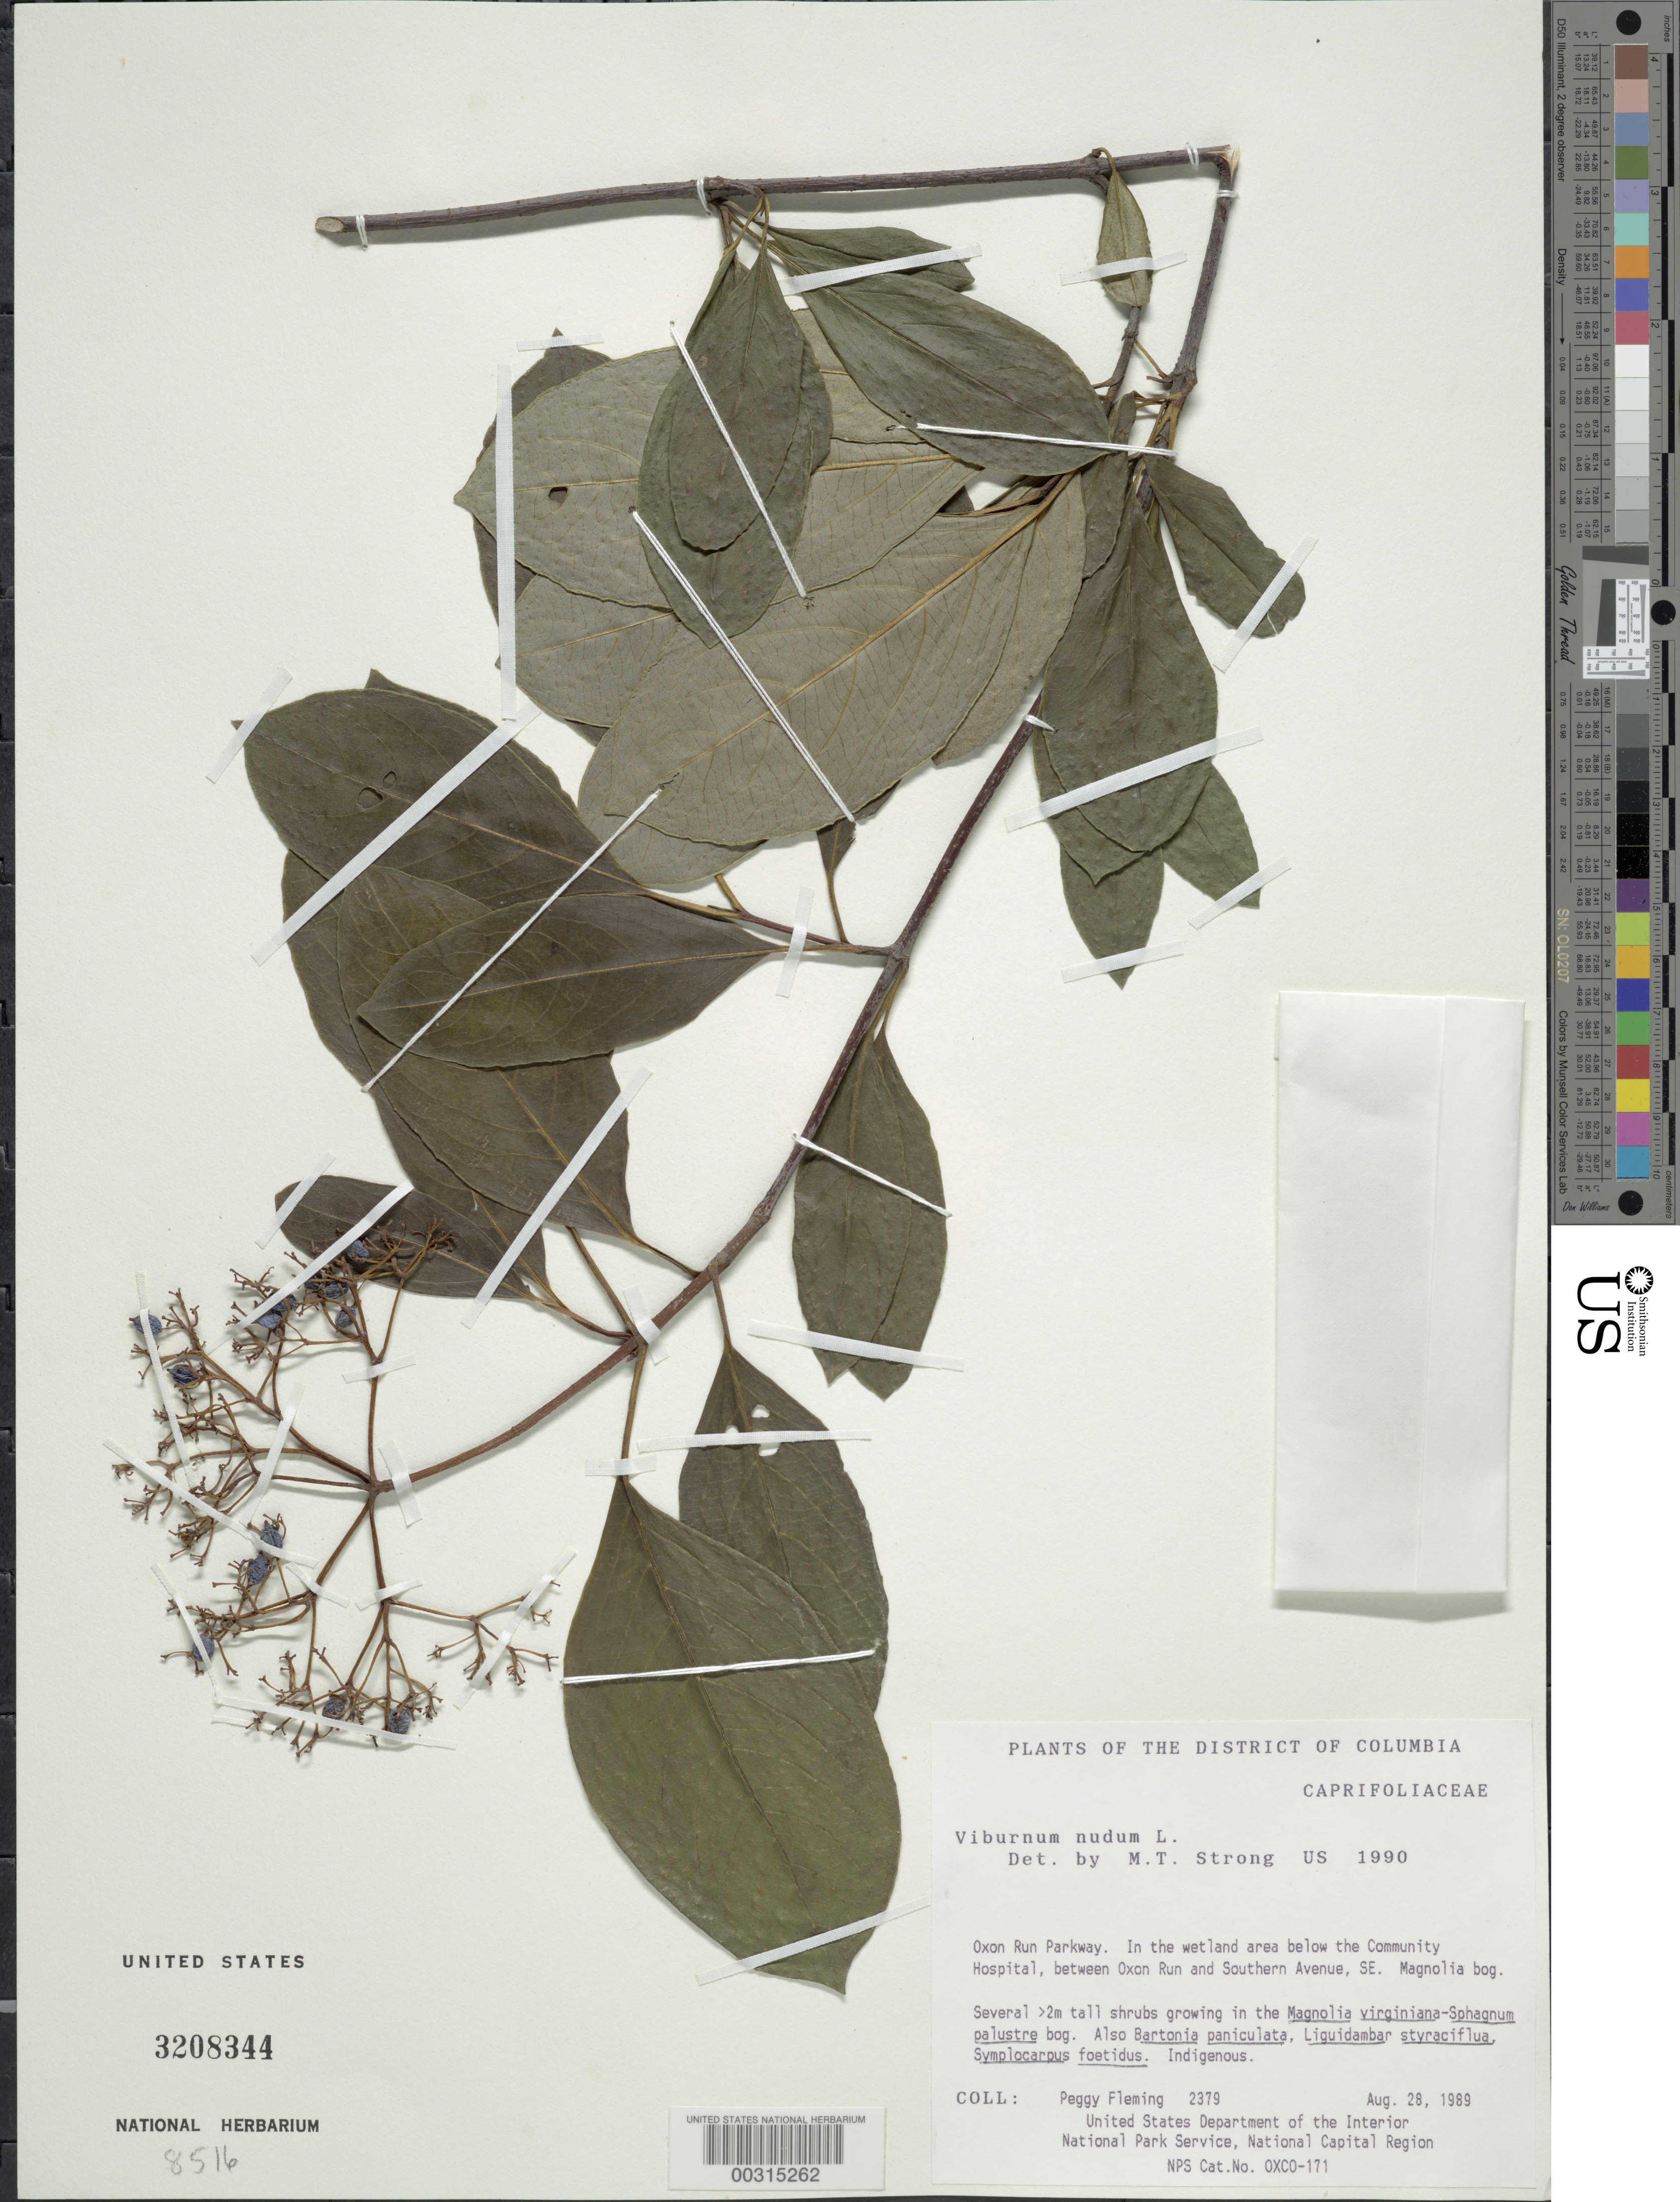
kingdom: Plantae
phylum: Tracheophyta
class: Magnoliopsida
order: Dipsacales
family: Viburnaceae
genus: Viburnum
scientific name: Viburnum nudum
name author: L.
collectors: P. Fleming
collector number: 2379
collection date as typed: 28 Aug 1989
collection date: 1989-08-28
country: United States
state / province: District of Columbia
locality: Oxon Run Parkway, between Oxon Run and Southern Ave. near Community Hospital, SE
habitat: Magnolia bog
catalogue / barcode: US 3208344